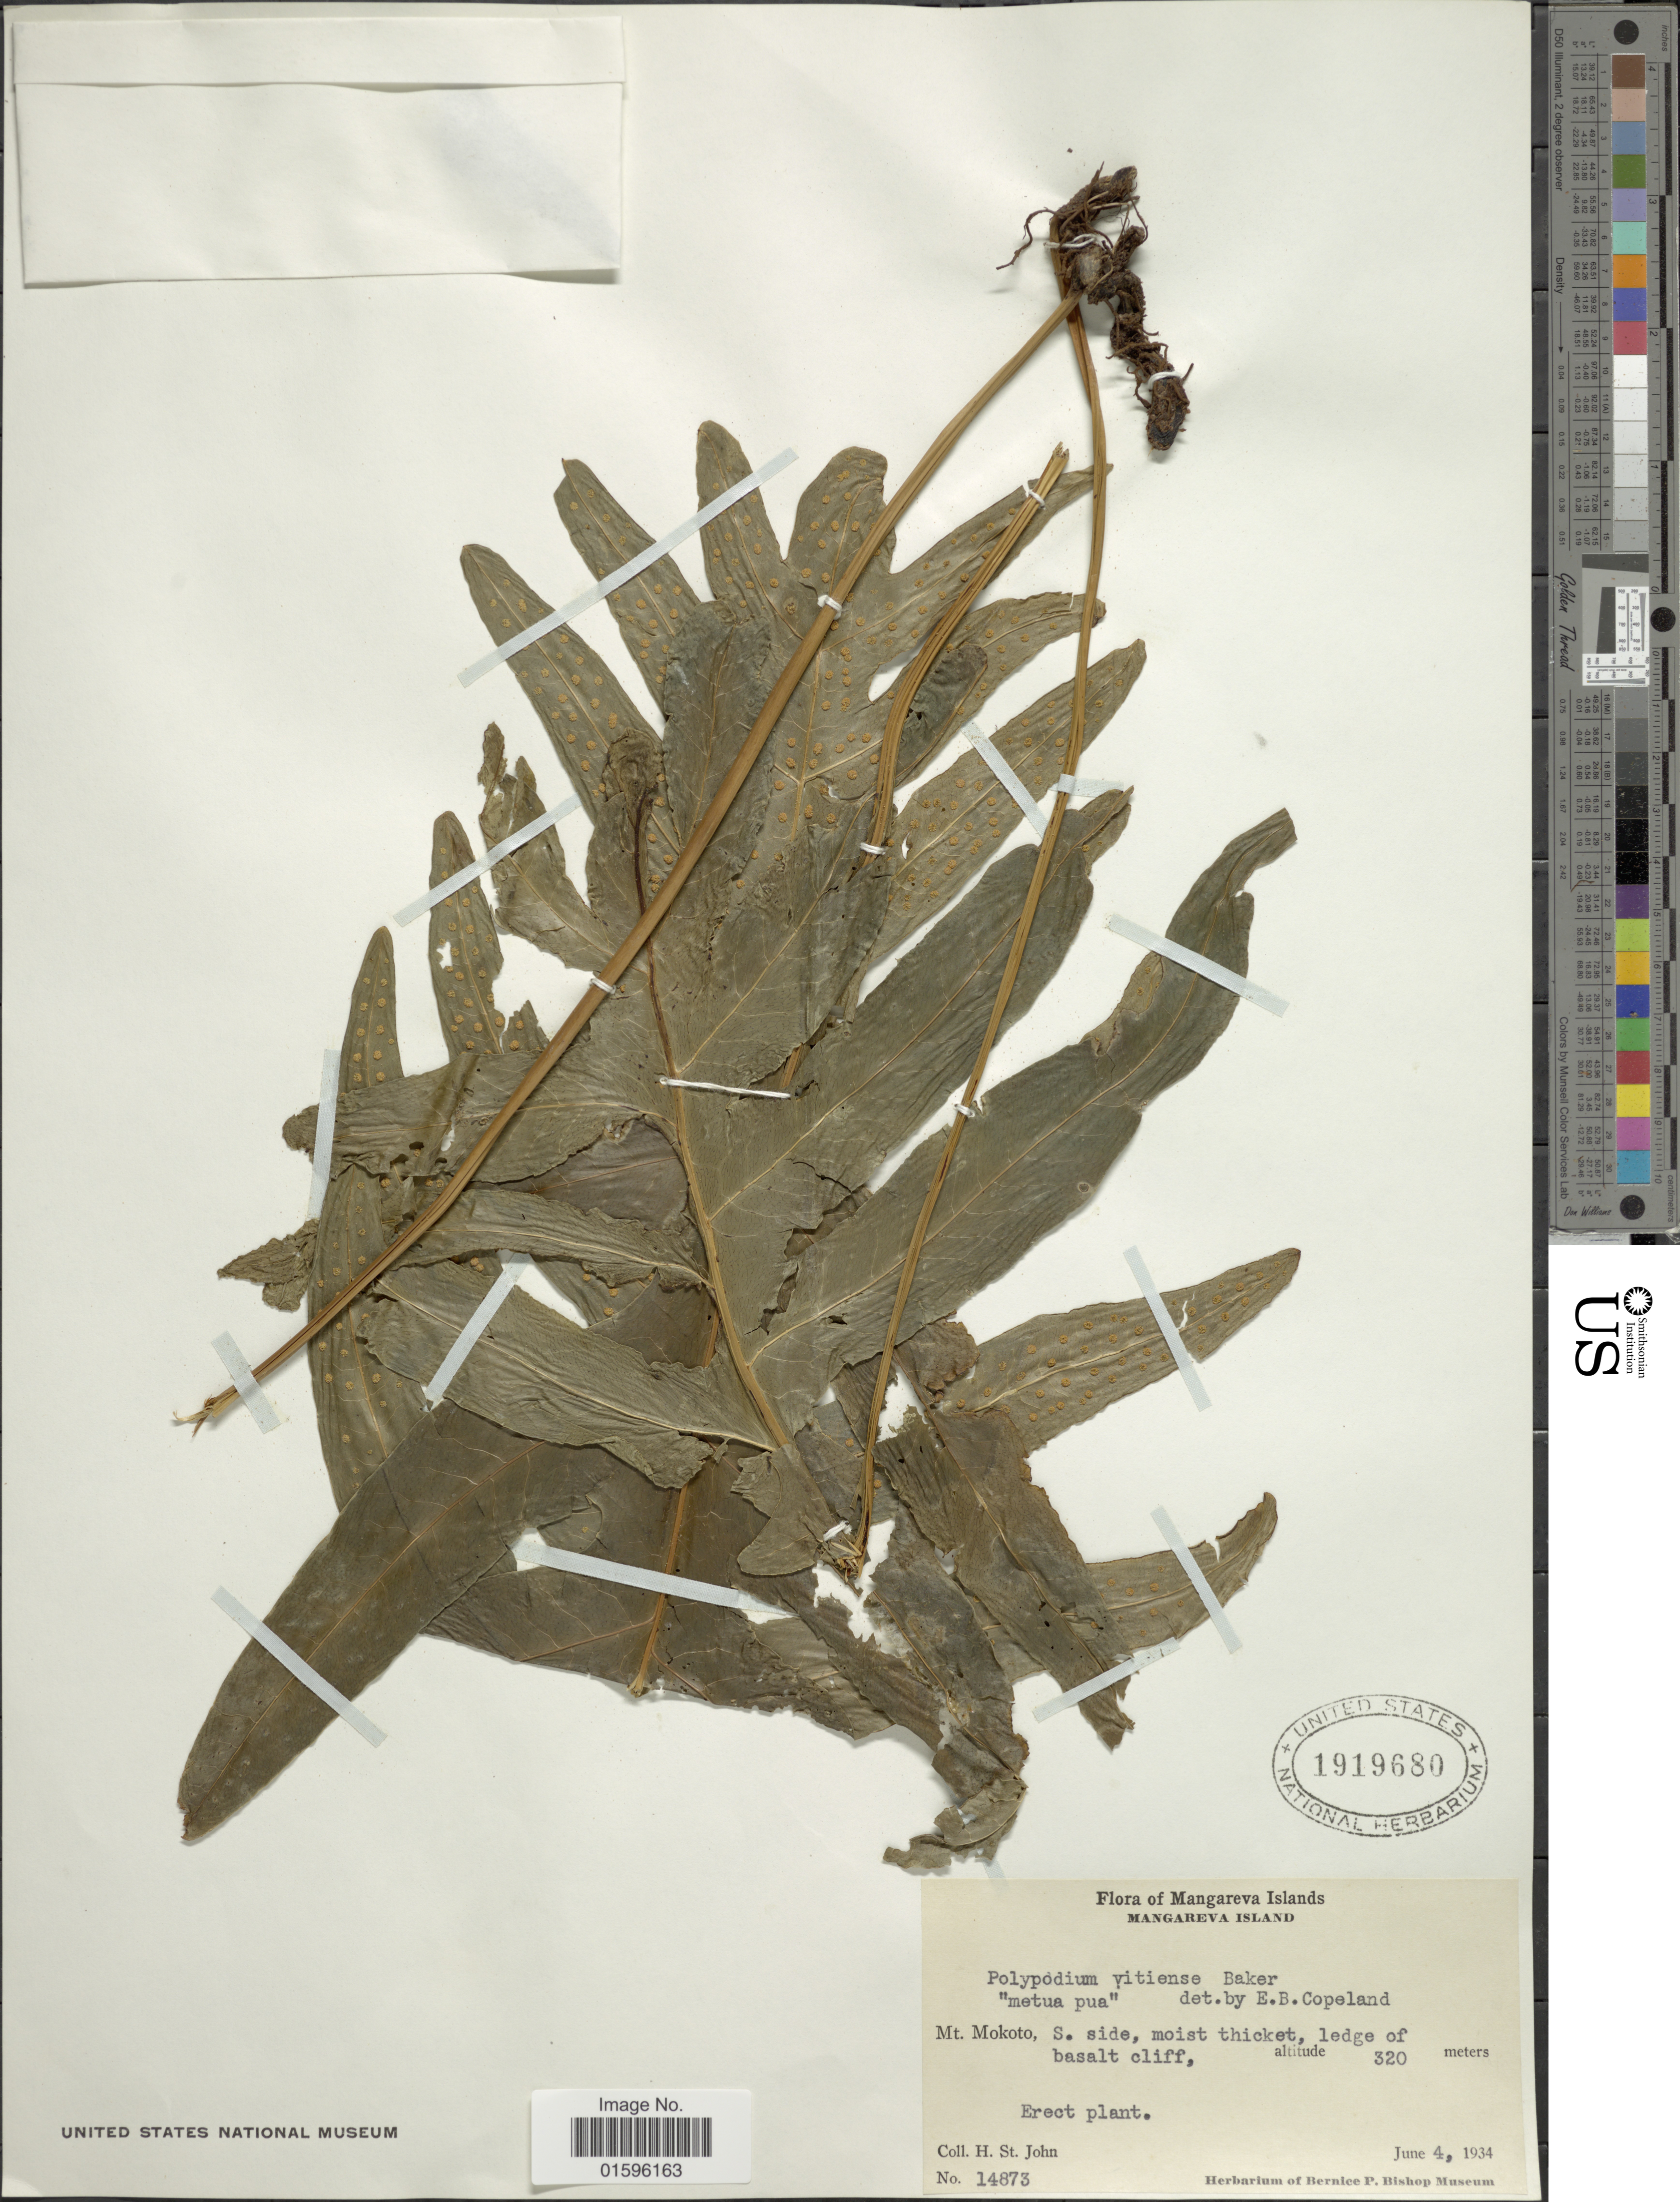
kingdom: Plantae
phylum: Tracheophyta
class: Polypodiopsida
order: Polypodiales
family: Polypodiaceae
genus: Polypodium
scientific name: Polypodium polynesicum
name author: C. Chr.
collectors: H. St. John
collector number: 14873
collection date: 1934-06-04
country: French Polynesia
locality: Mangareva Islands, Mt. Mokoto, S. side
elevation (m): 320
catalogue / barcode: US 1919680